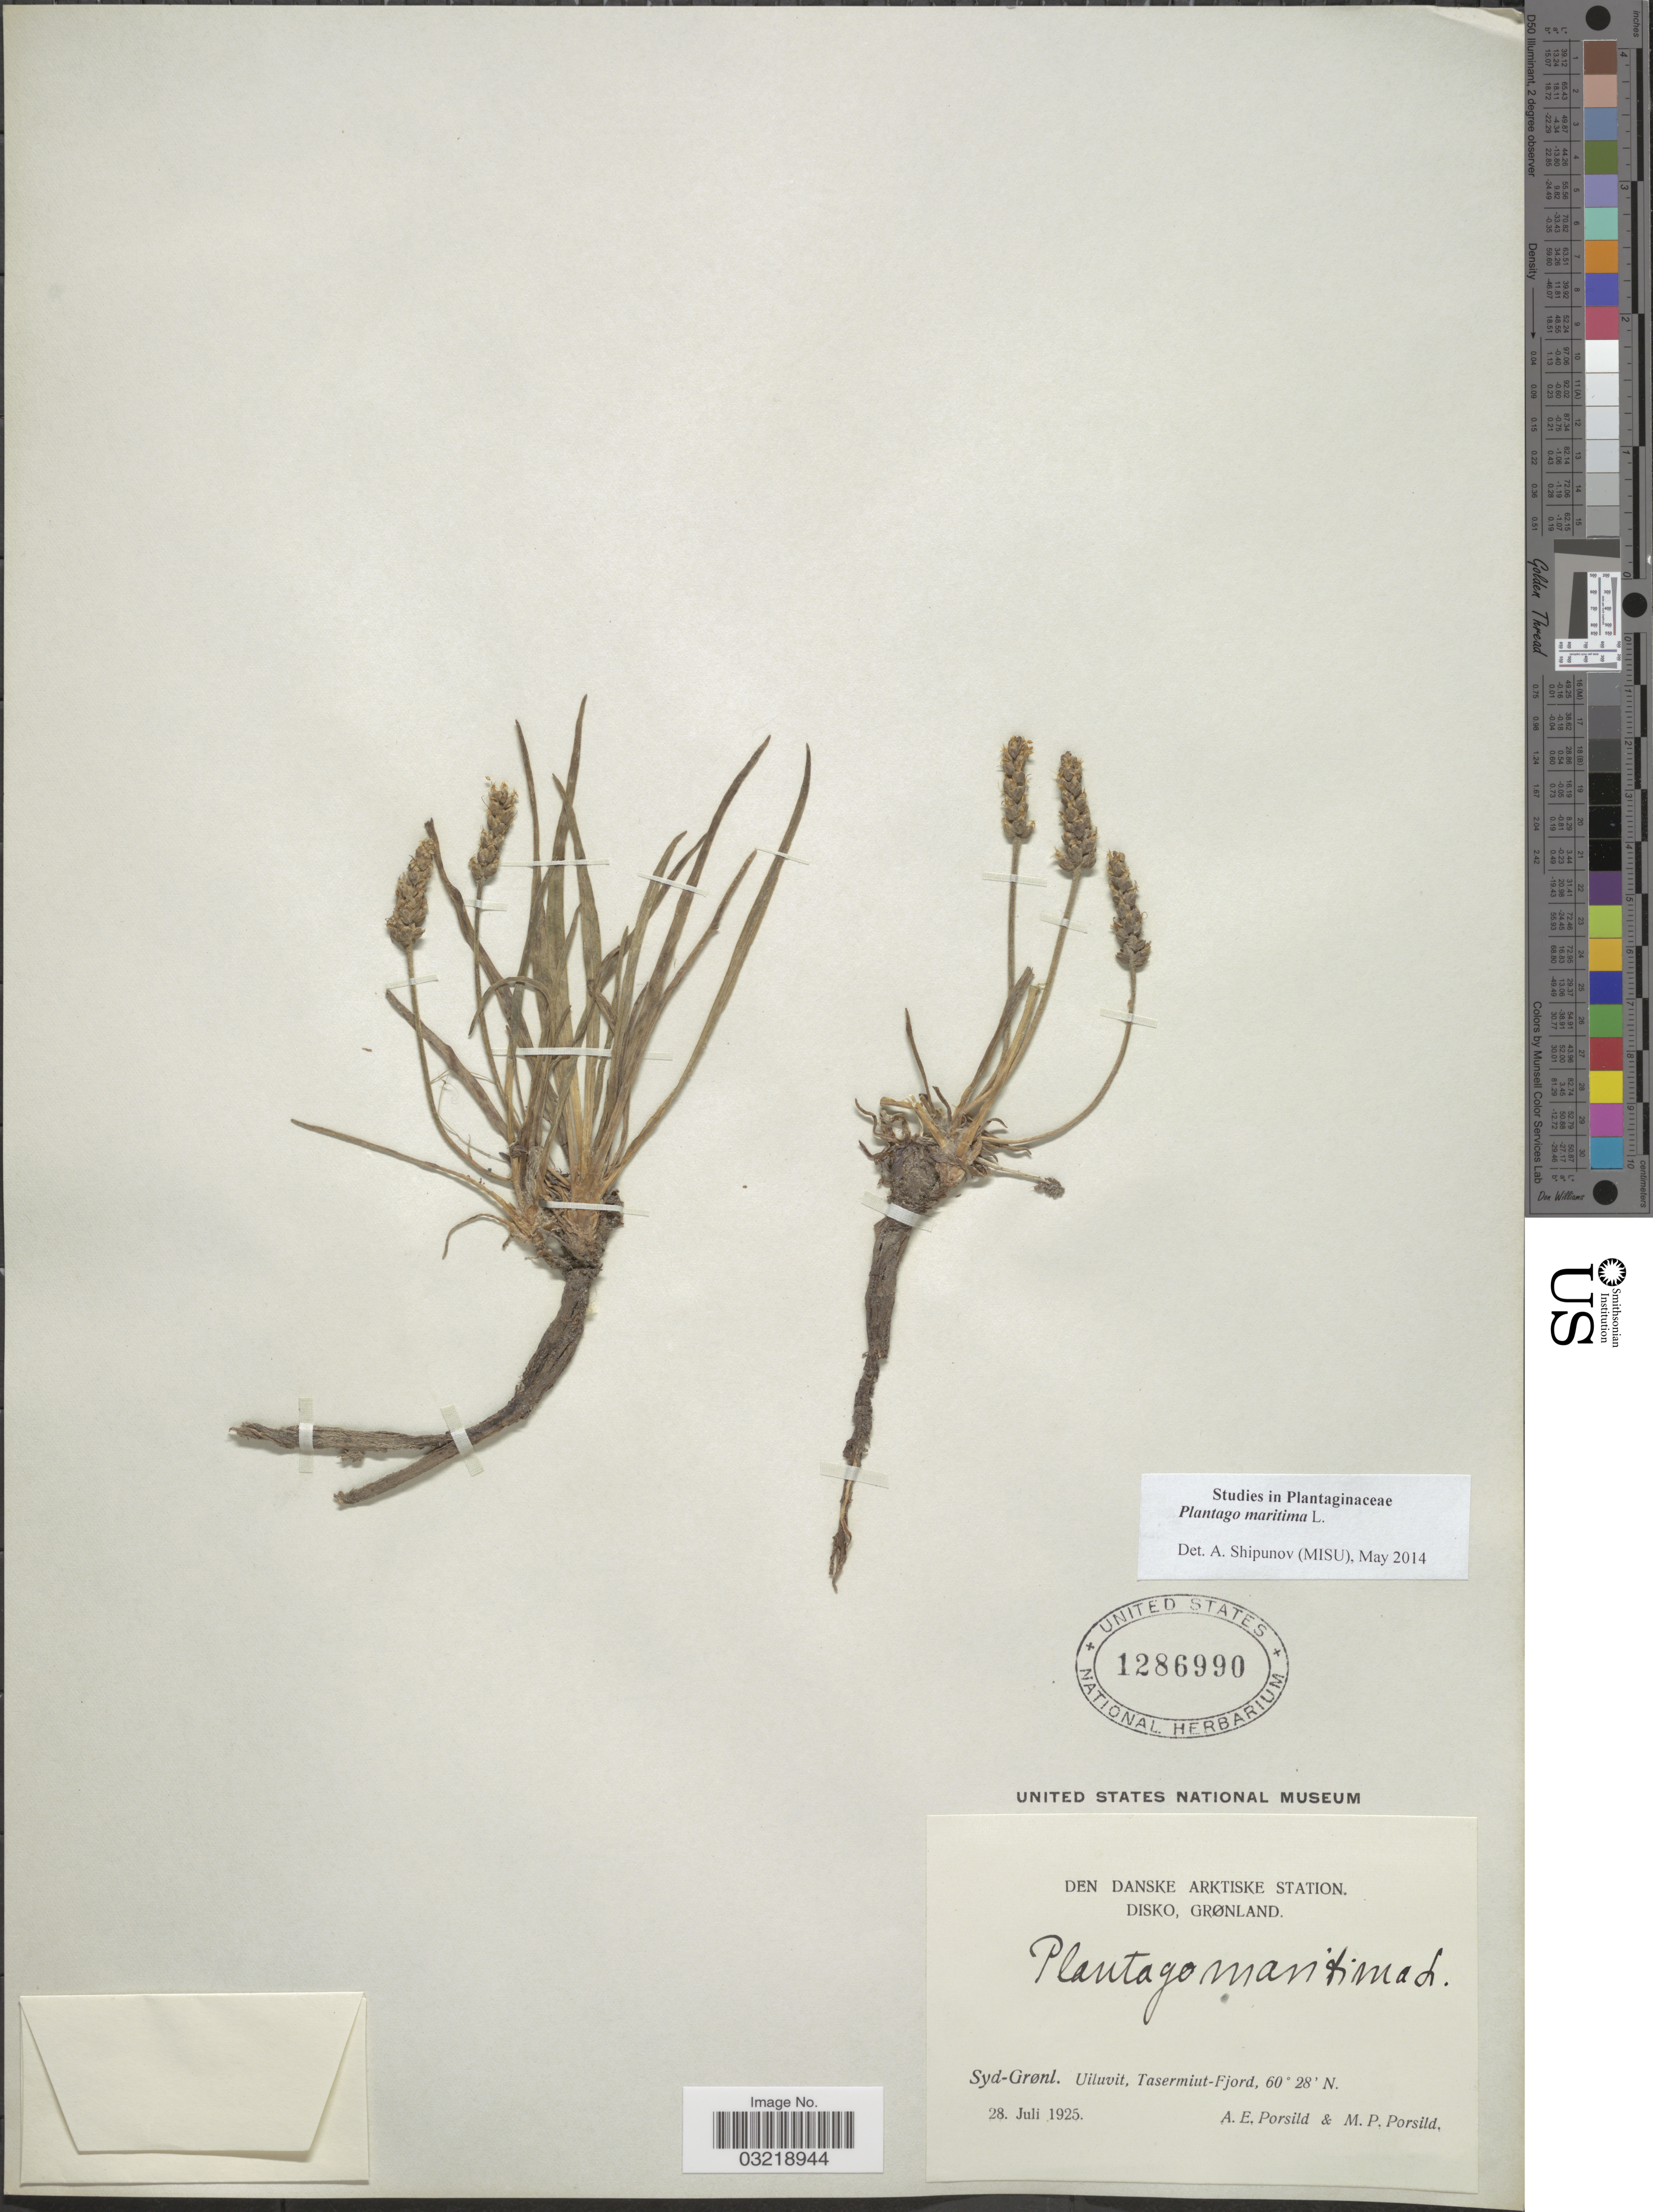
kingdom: Plantae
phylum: Tracheophyta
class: Magnoliopsida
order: Lamiales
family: Plantaginaceae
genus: Plantago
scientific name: Plantago maritima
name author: L.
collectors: A. E. Porsild & M. P. Porsild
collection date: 1925-07-28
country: Greenland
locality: Den Danske Arktiske Station. Disko, Grønland. Syd-Grønl. Uiluvit, Tasermiut-Fjord.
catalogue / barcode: US 1286990